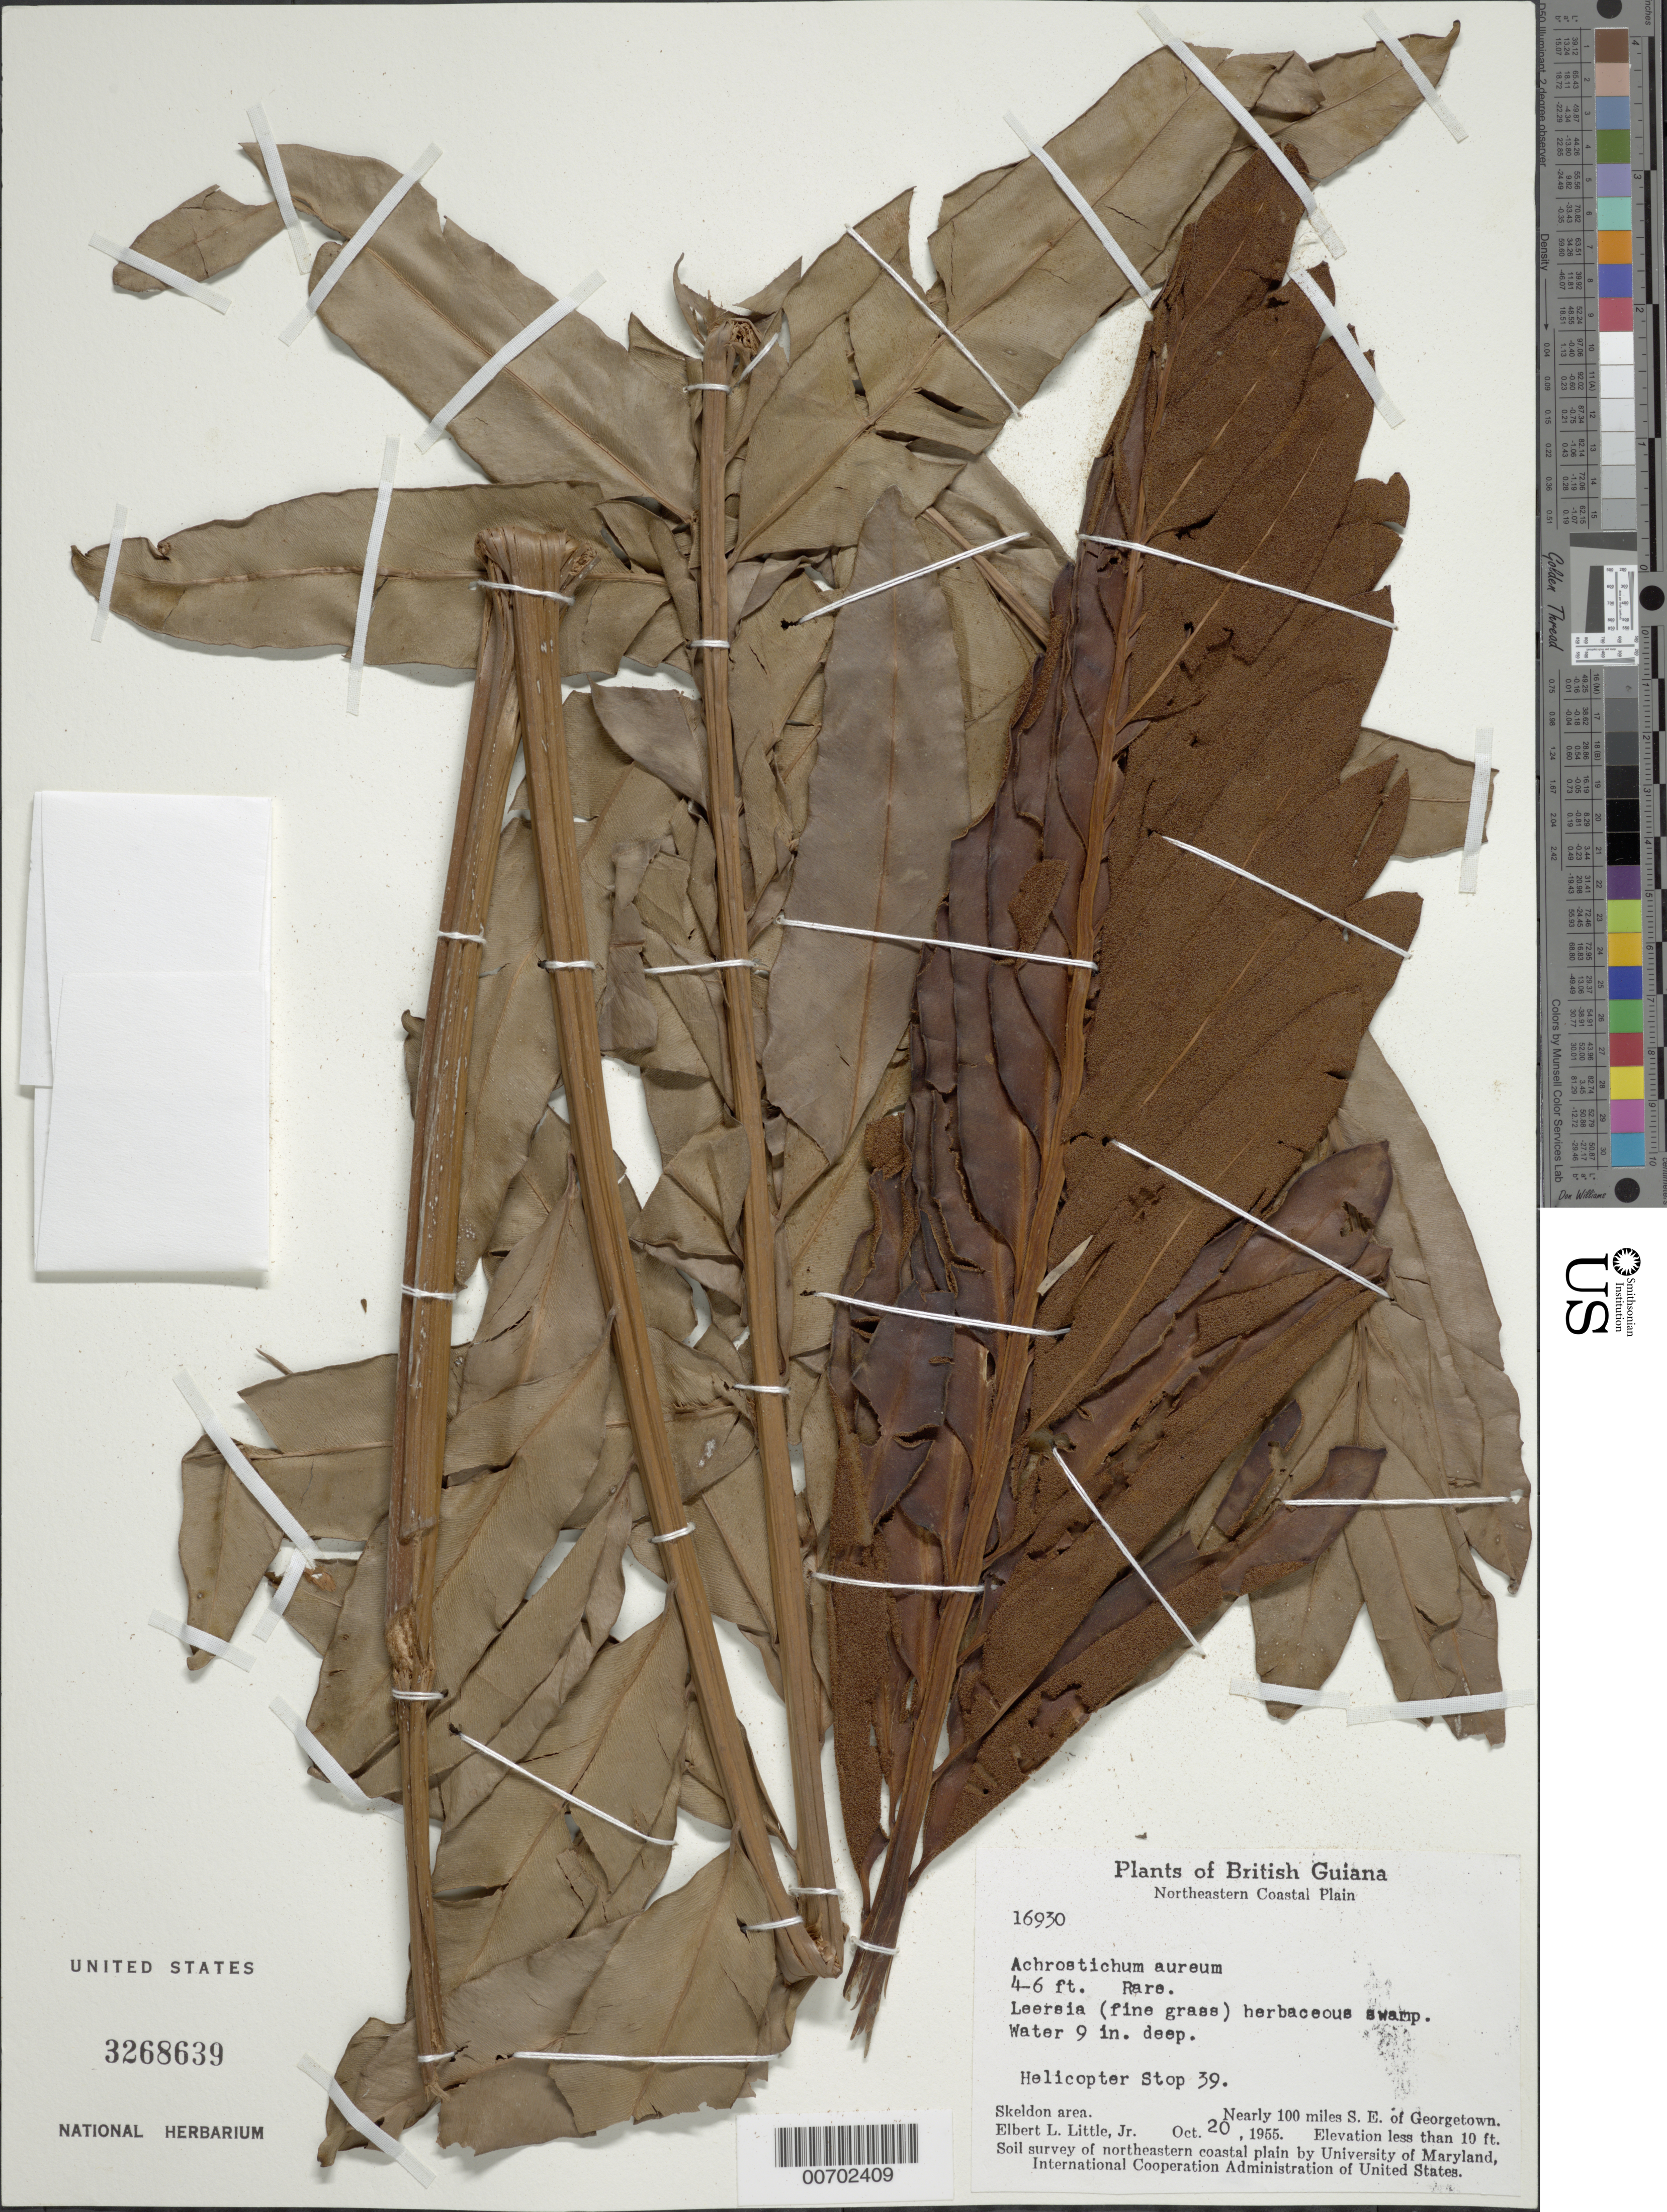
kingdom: Plantae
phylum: Tracheophyta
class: Polypodiopsida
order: Polypodiales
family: Pteridaceae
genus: Acrostichum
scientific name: Acrostichum aureum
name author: L.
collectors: E. L. Little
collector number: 16930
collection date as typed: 20-Oct-55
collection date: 1955-10-20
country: Guyana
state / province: E. Berbice-Corentyne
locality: Skeldon area, ca. 100 miles SE of Georgetown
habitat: Leersia herbaceous swamp, water 9 in. deep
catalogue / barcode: US 3268639